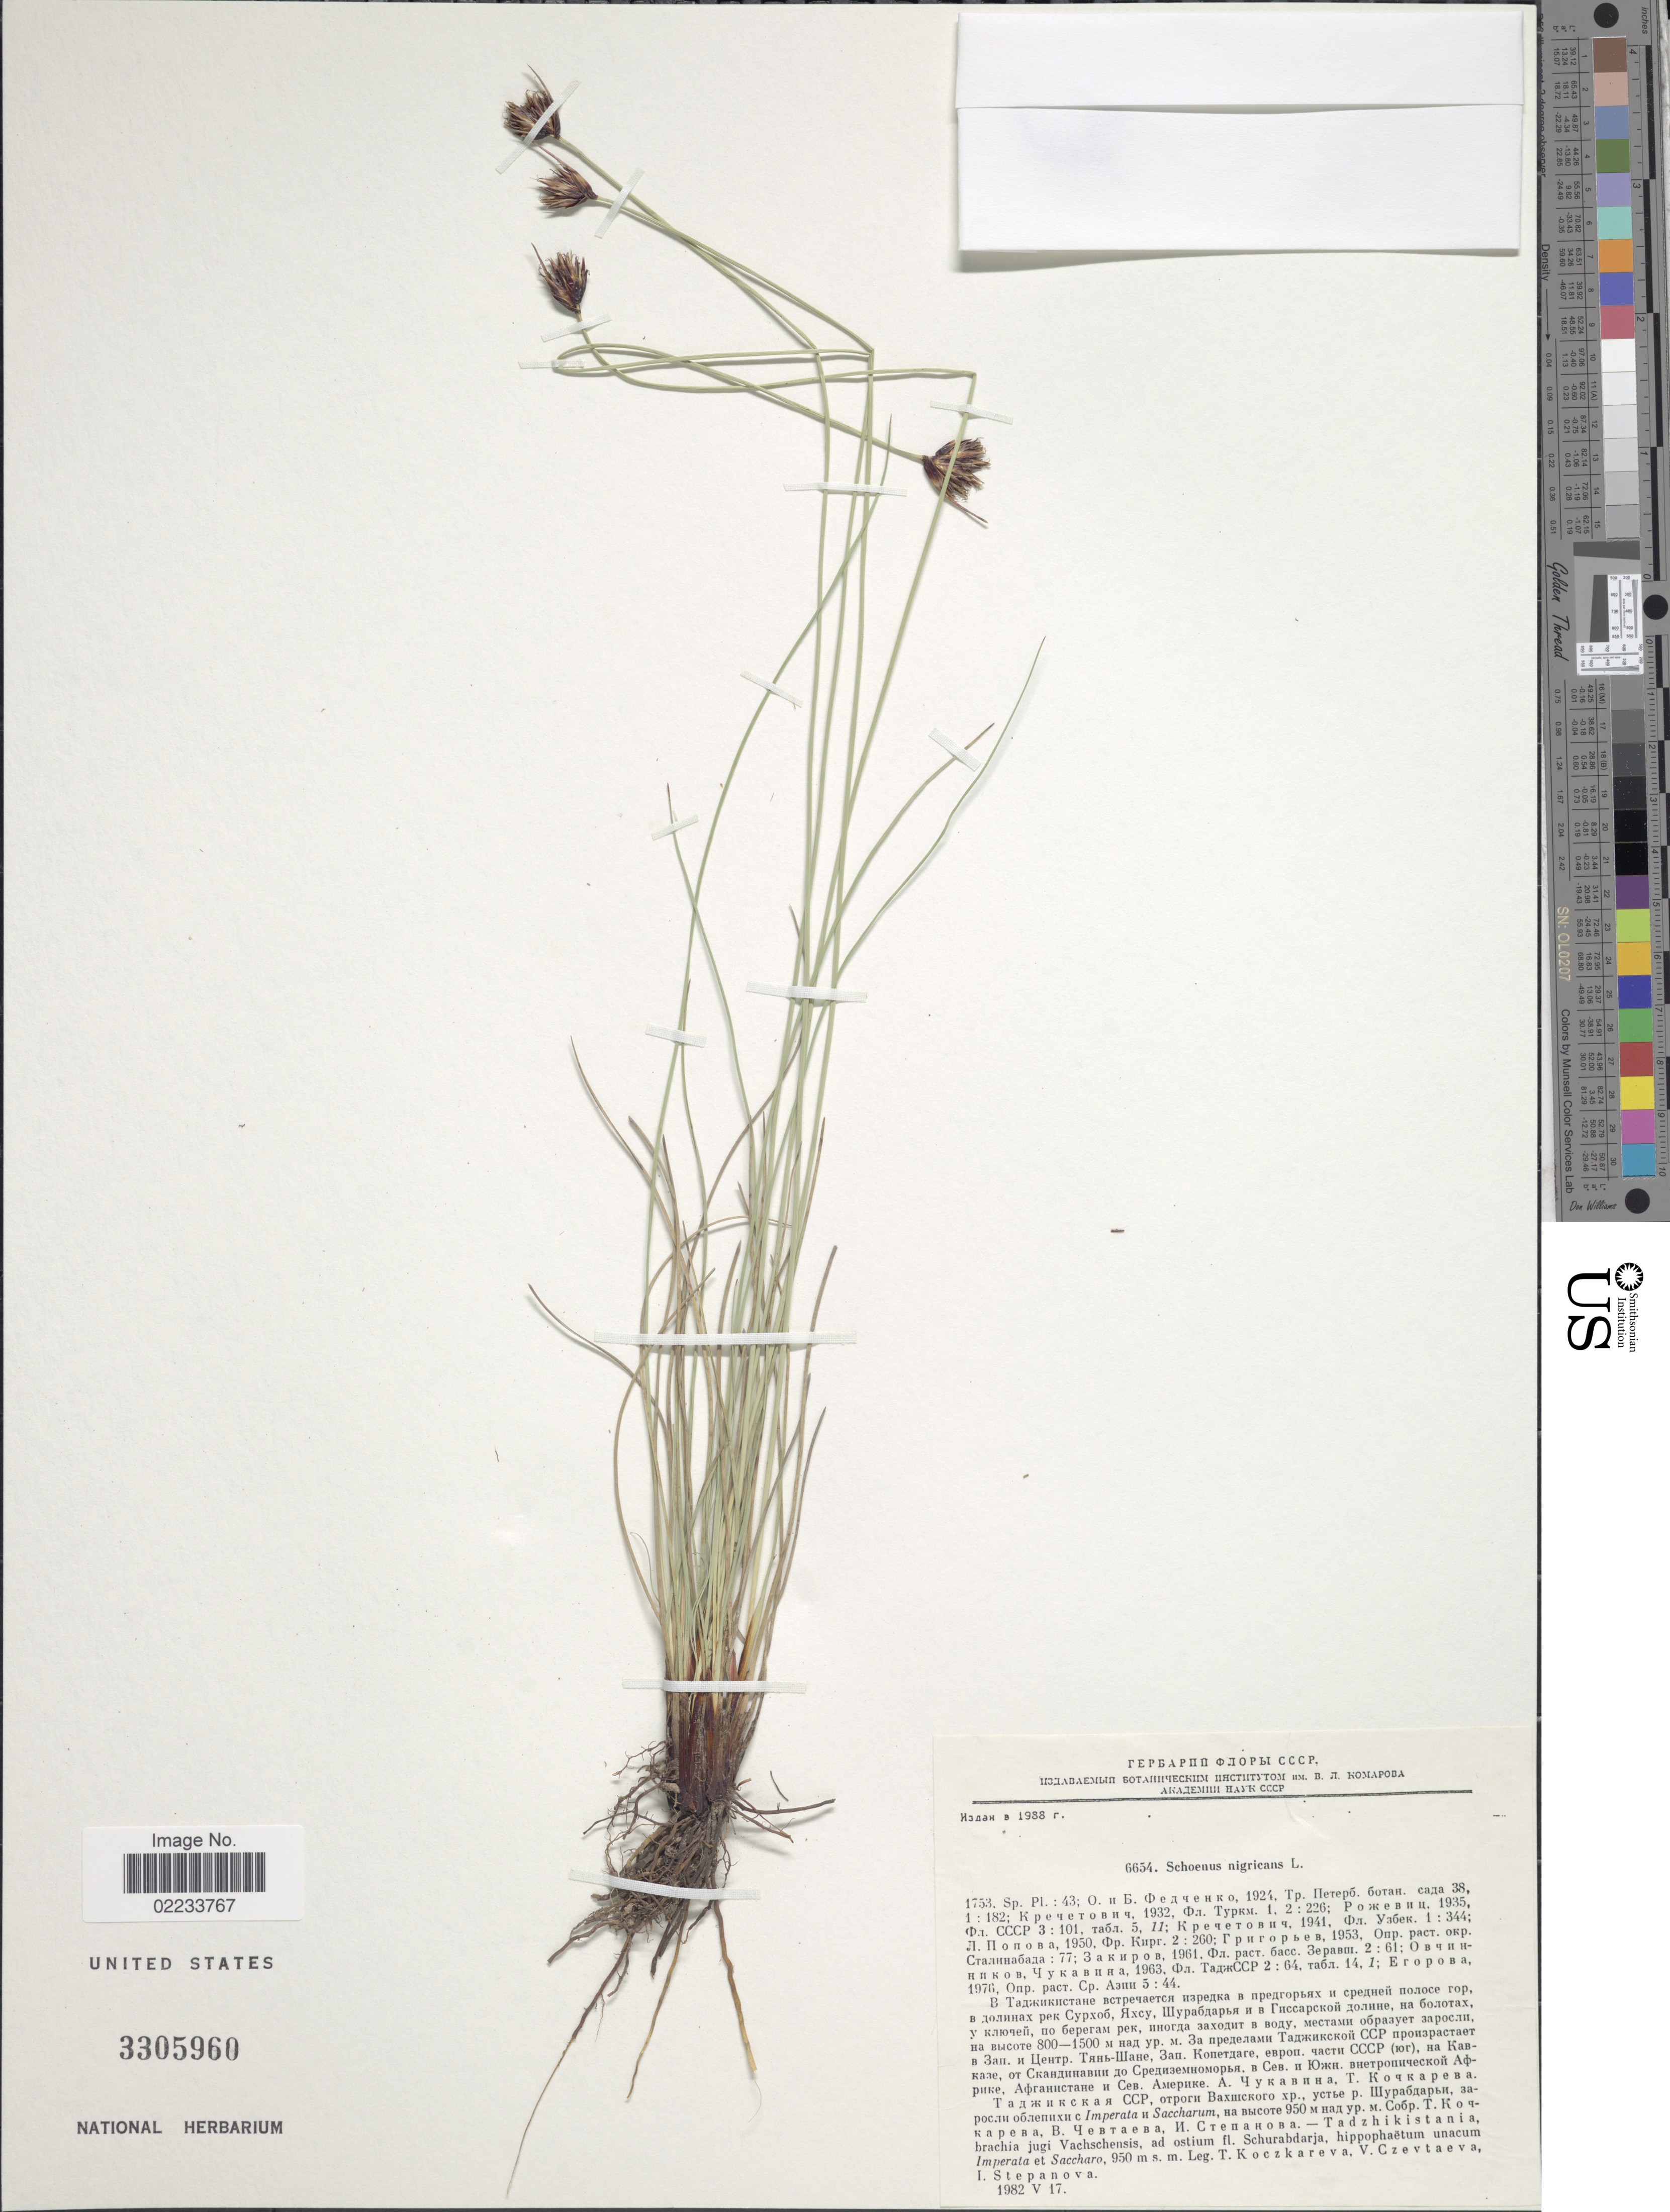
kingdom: Plantae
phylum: Tracheophyta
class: Liliopsida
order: Poales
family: Cyperaceae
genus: Schoenus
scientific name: Schoenus nigricans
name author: L.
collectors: T. Koczkareva, V. Czevtaeva & I. Stepanova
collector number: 6654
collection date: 1982-05-17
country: Tajikistan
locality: Brachia jugi Vachschensis, ad ostium fl. Schurabdarja, hippophaëtum unacum Imperata et Saccahro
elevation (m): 950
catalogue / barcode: US 3305960